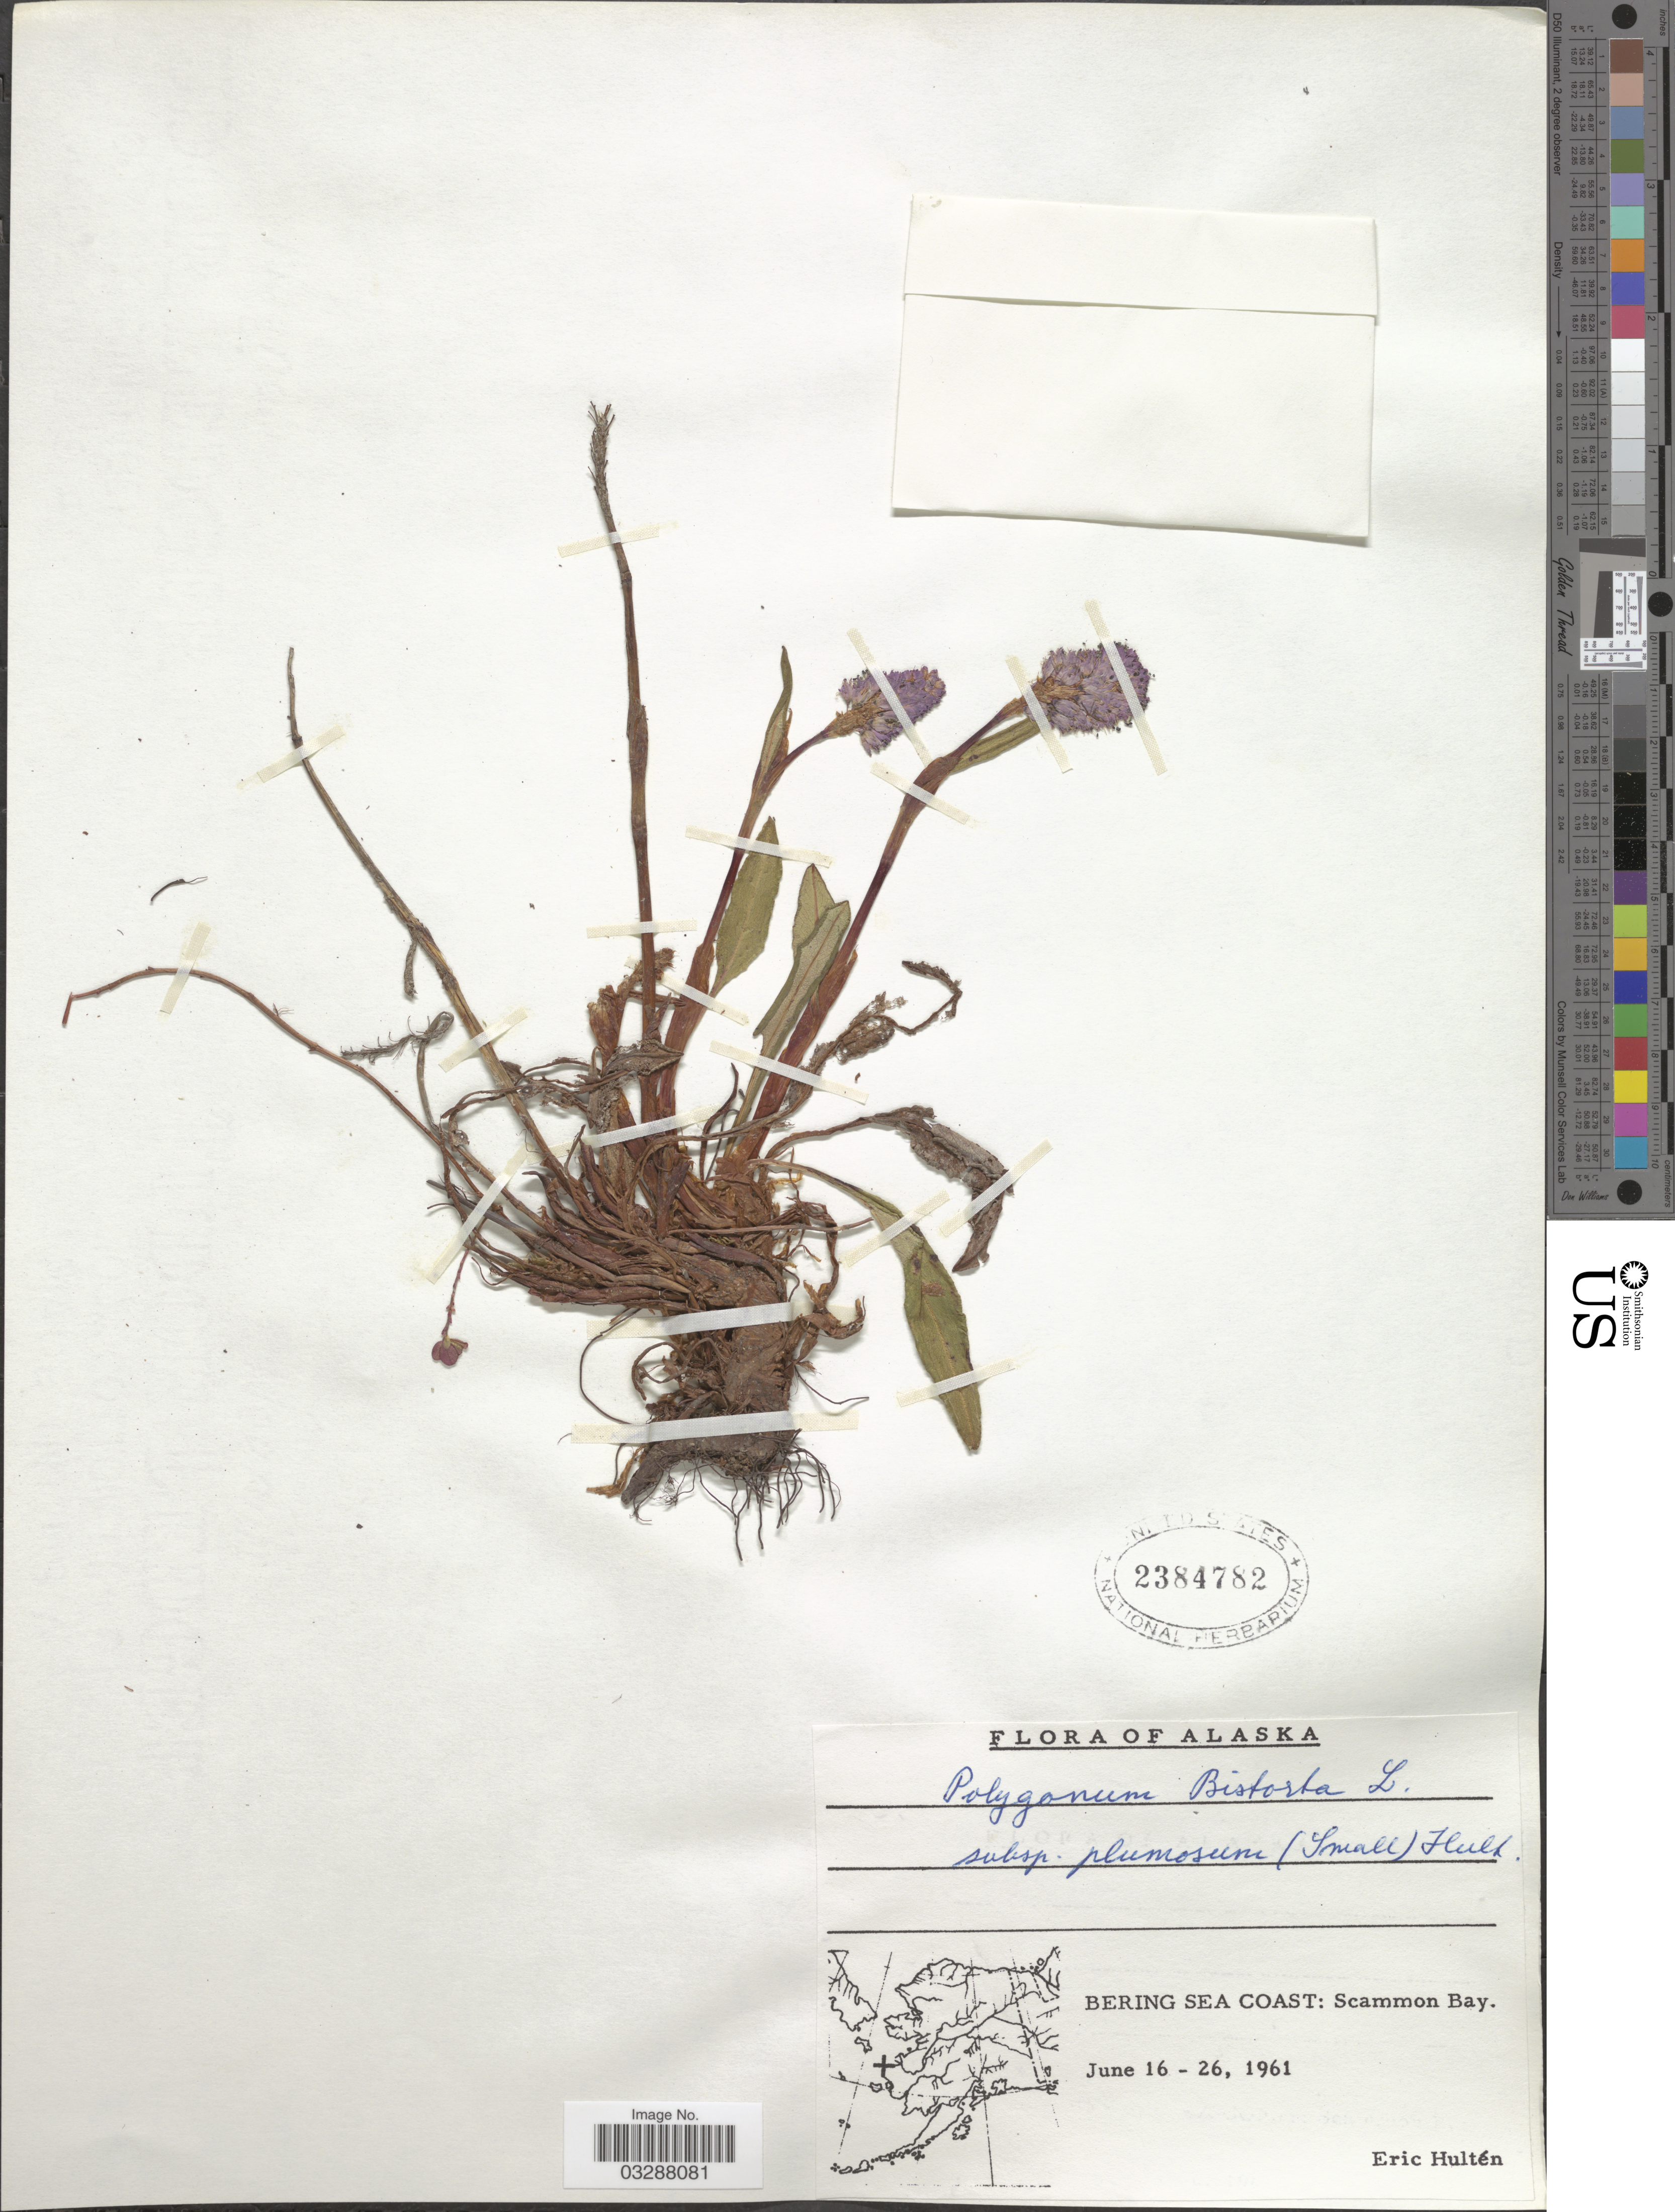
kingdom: Plantae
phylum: Tracheophyta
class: Magnoliopsida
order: Caryophyllales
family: Polygonaceae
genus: Bistorta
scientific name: Bistorta plumosa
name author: (Small) Greene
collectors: E. G. Hultén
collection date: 1961-06-16/1961-06-26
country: United States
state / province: Alaska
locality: Bering Sea Coast: Scammon Bay.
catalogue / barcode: US 2384782